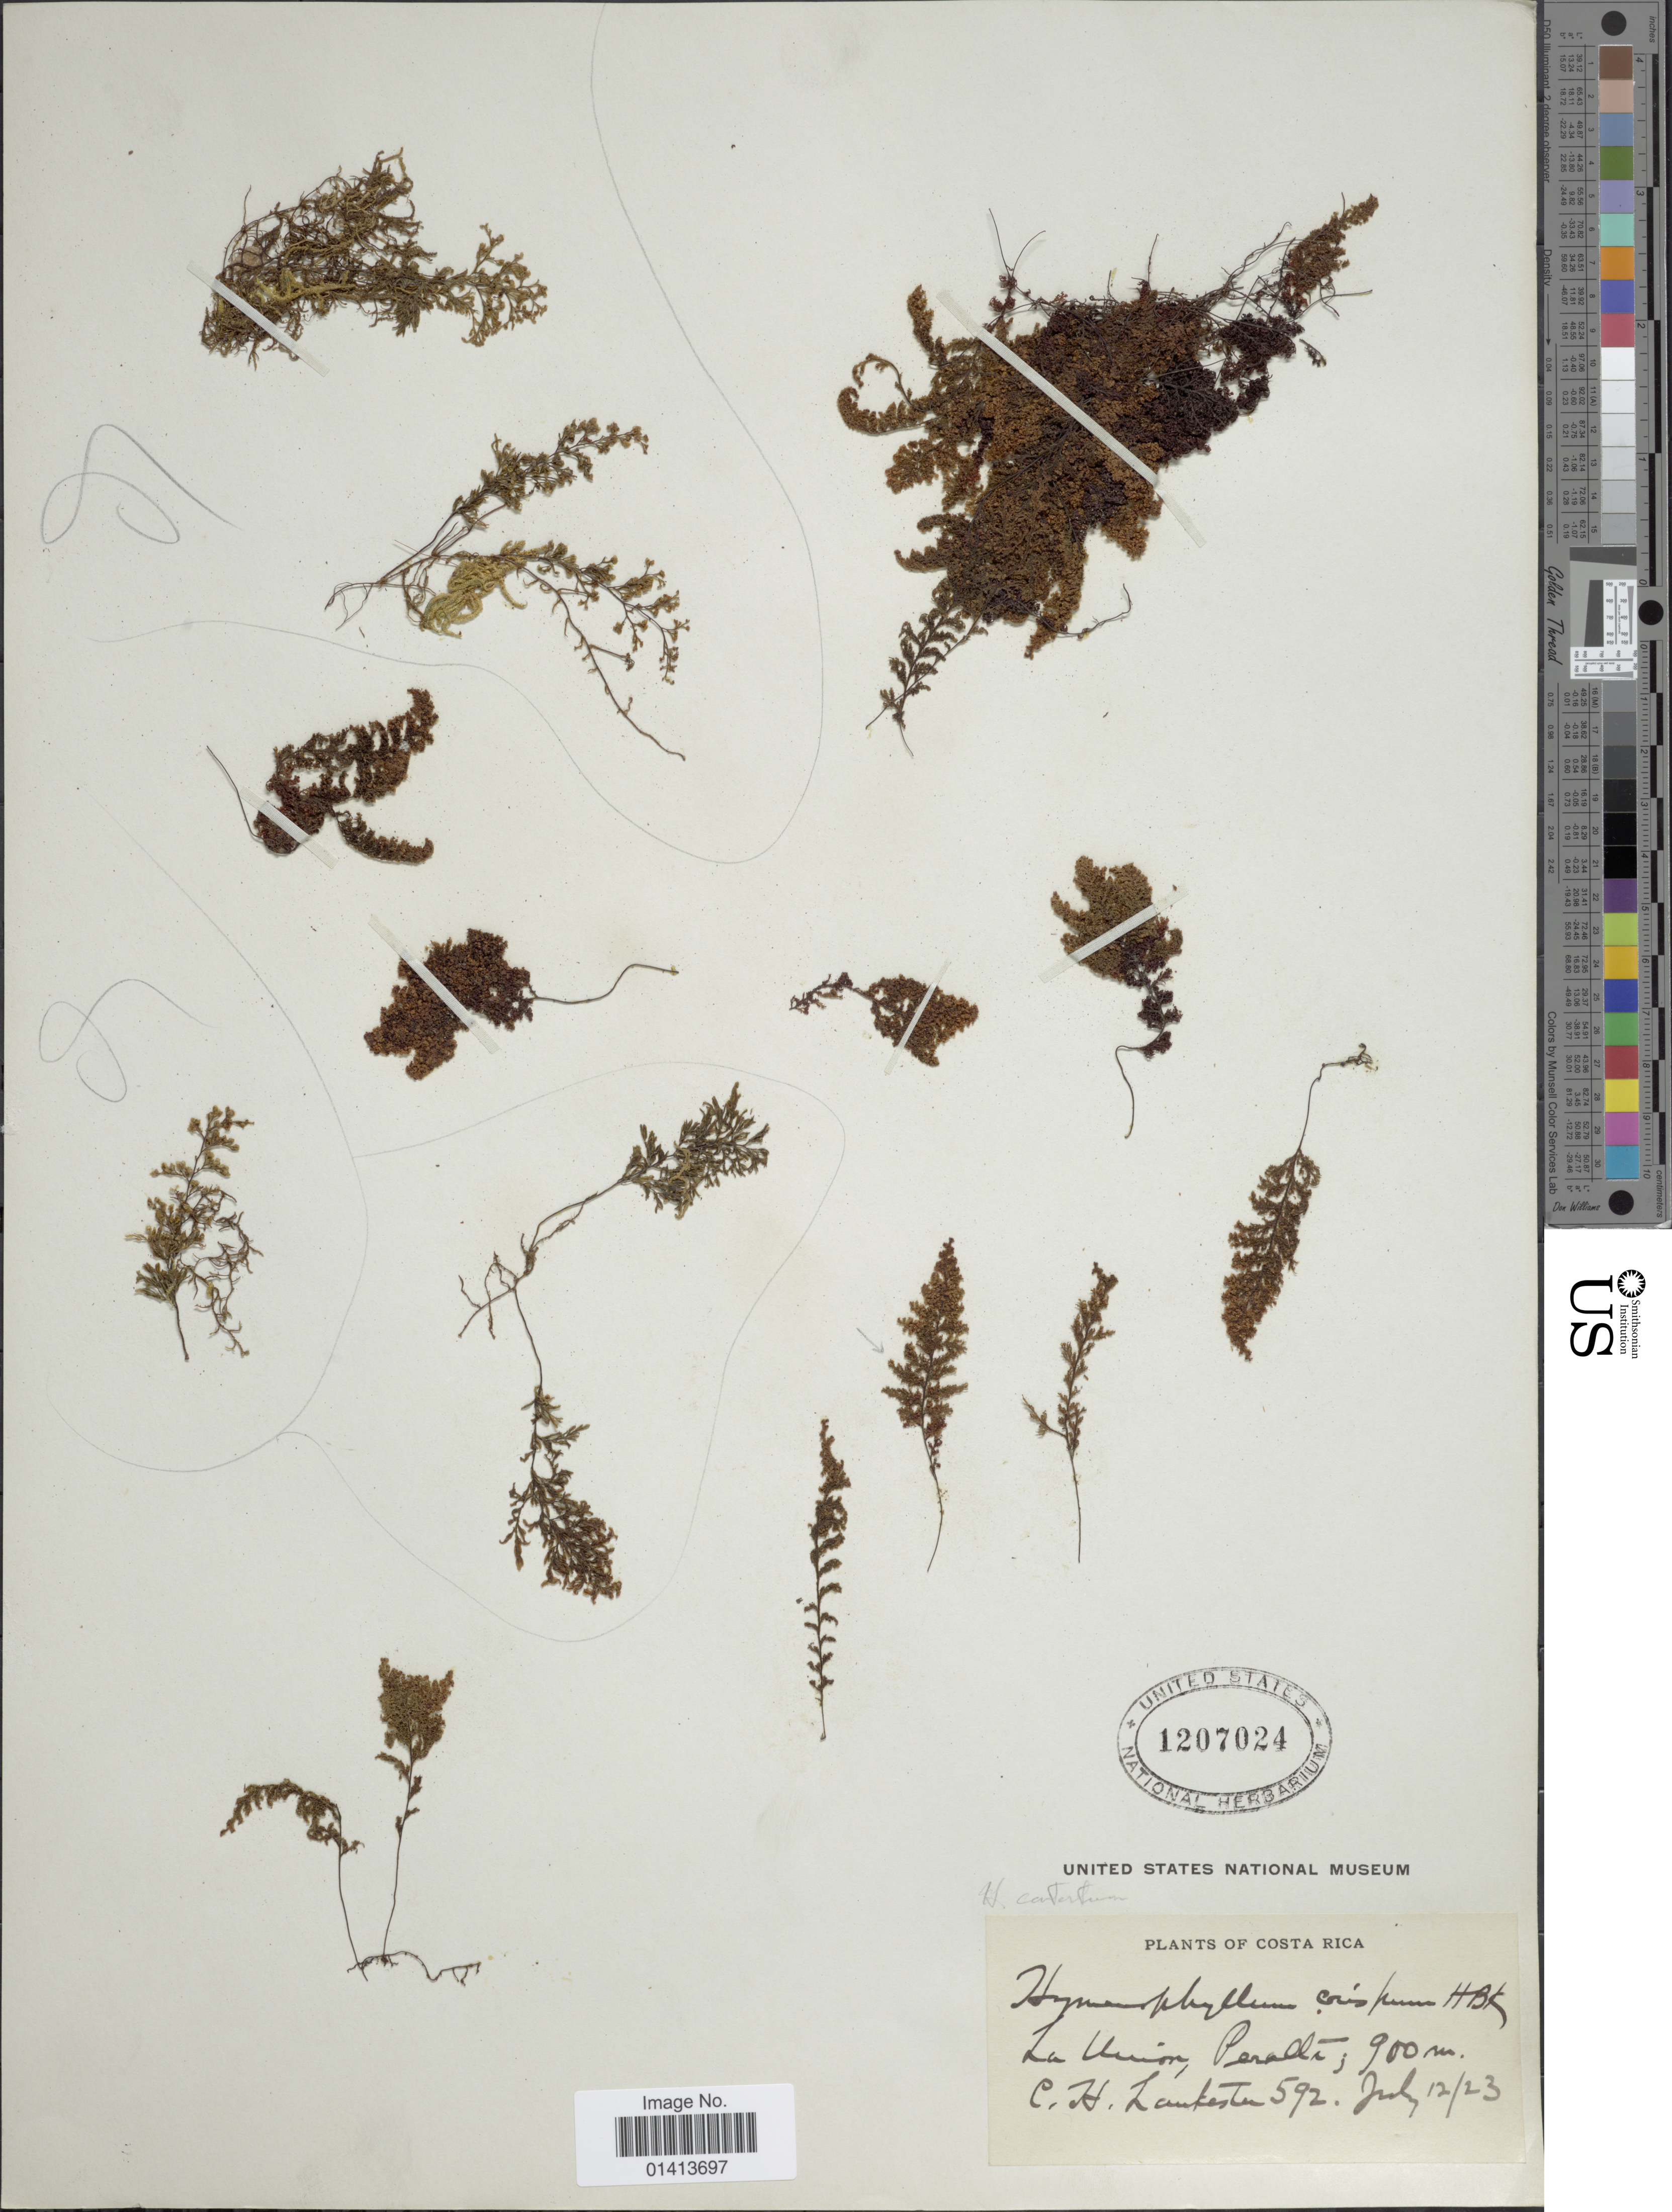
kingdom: Plantae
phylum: Tracheophyta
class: Polypodiopsida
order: Hymenophyllales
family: Hymenophyllaceae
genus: Hymenophyllum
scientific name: Hymenophyllum contortum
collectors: C. H. Lankester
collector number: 592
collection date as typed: Transcribed d/m/y: 12/7/23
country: Costa Rica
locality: La Union, Peralta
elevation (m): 900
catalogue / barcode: US 1207024